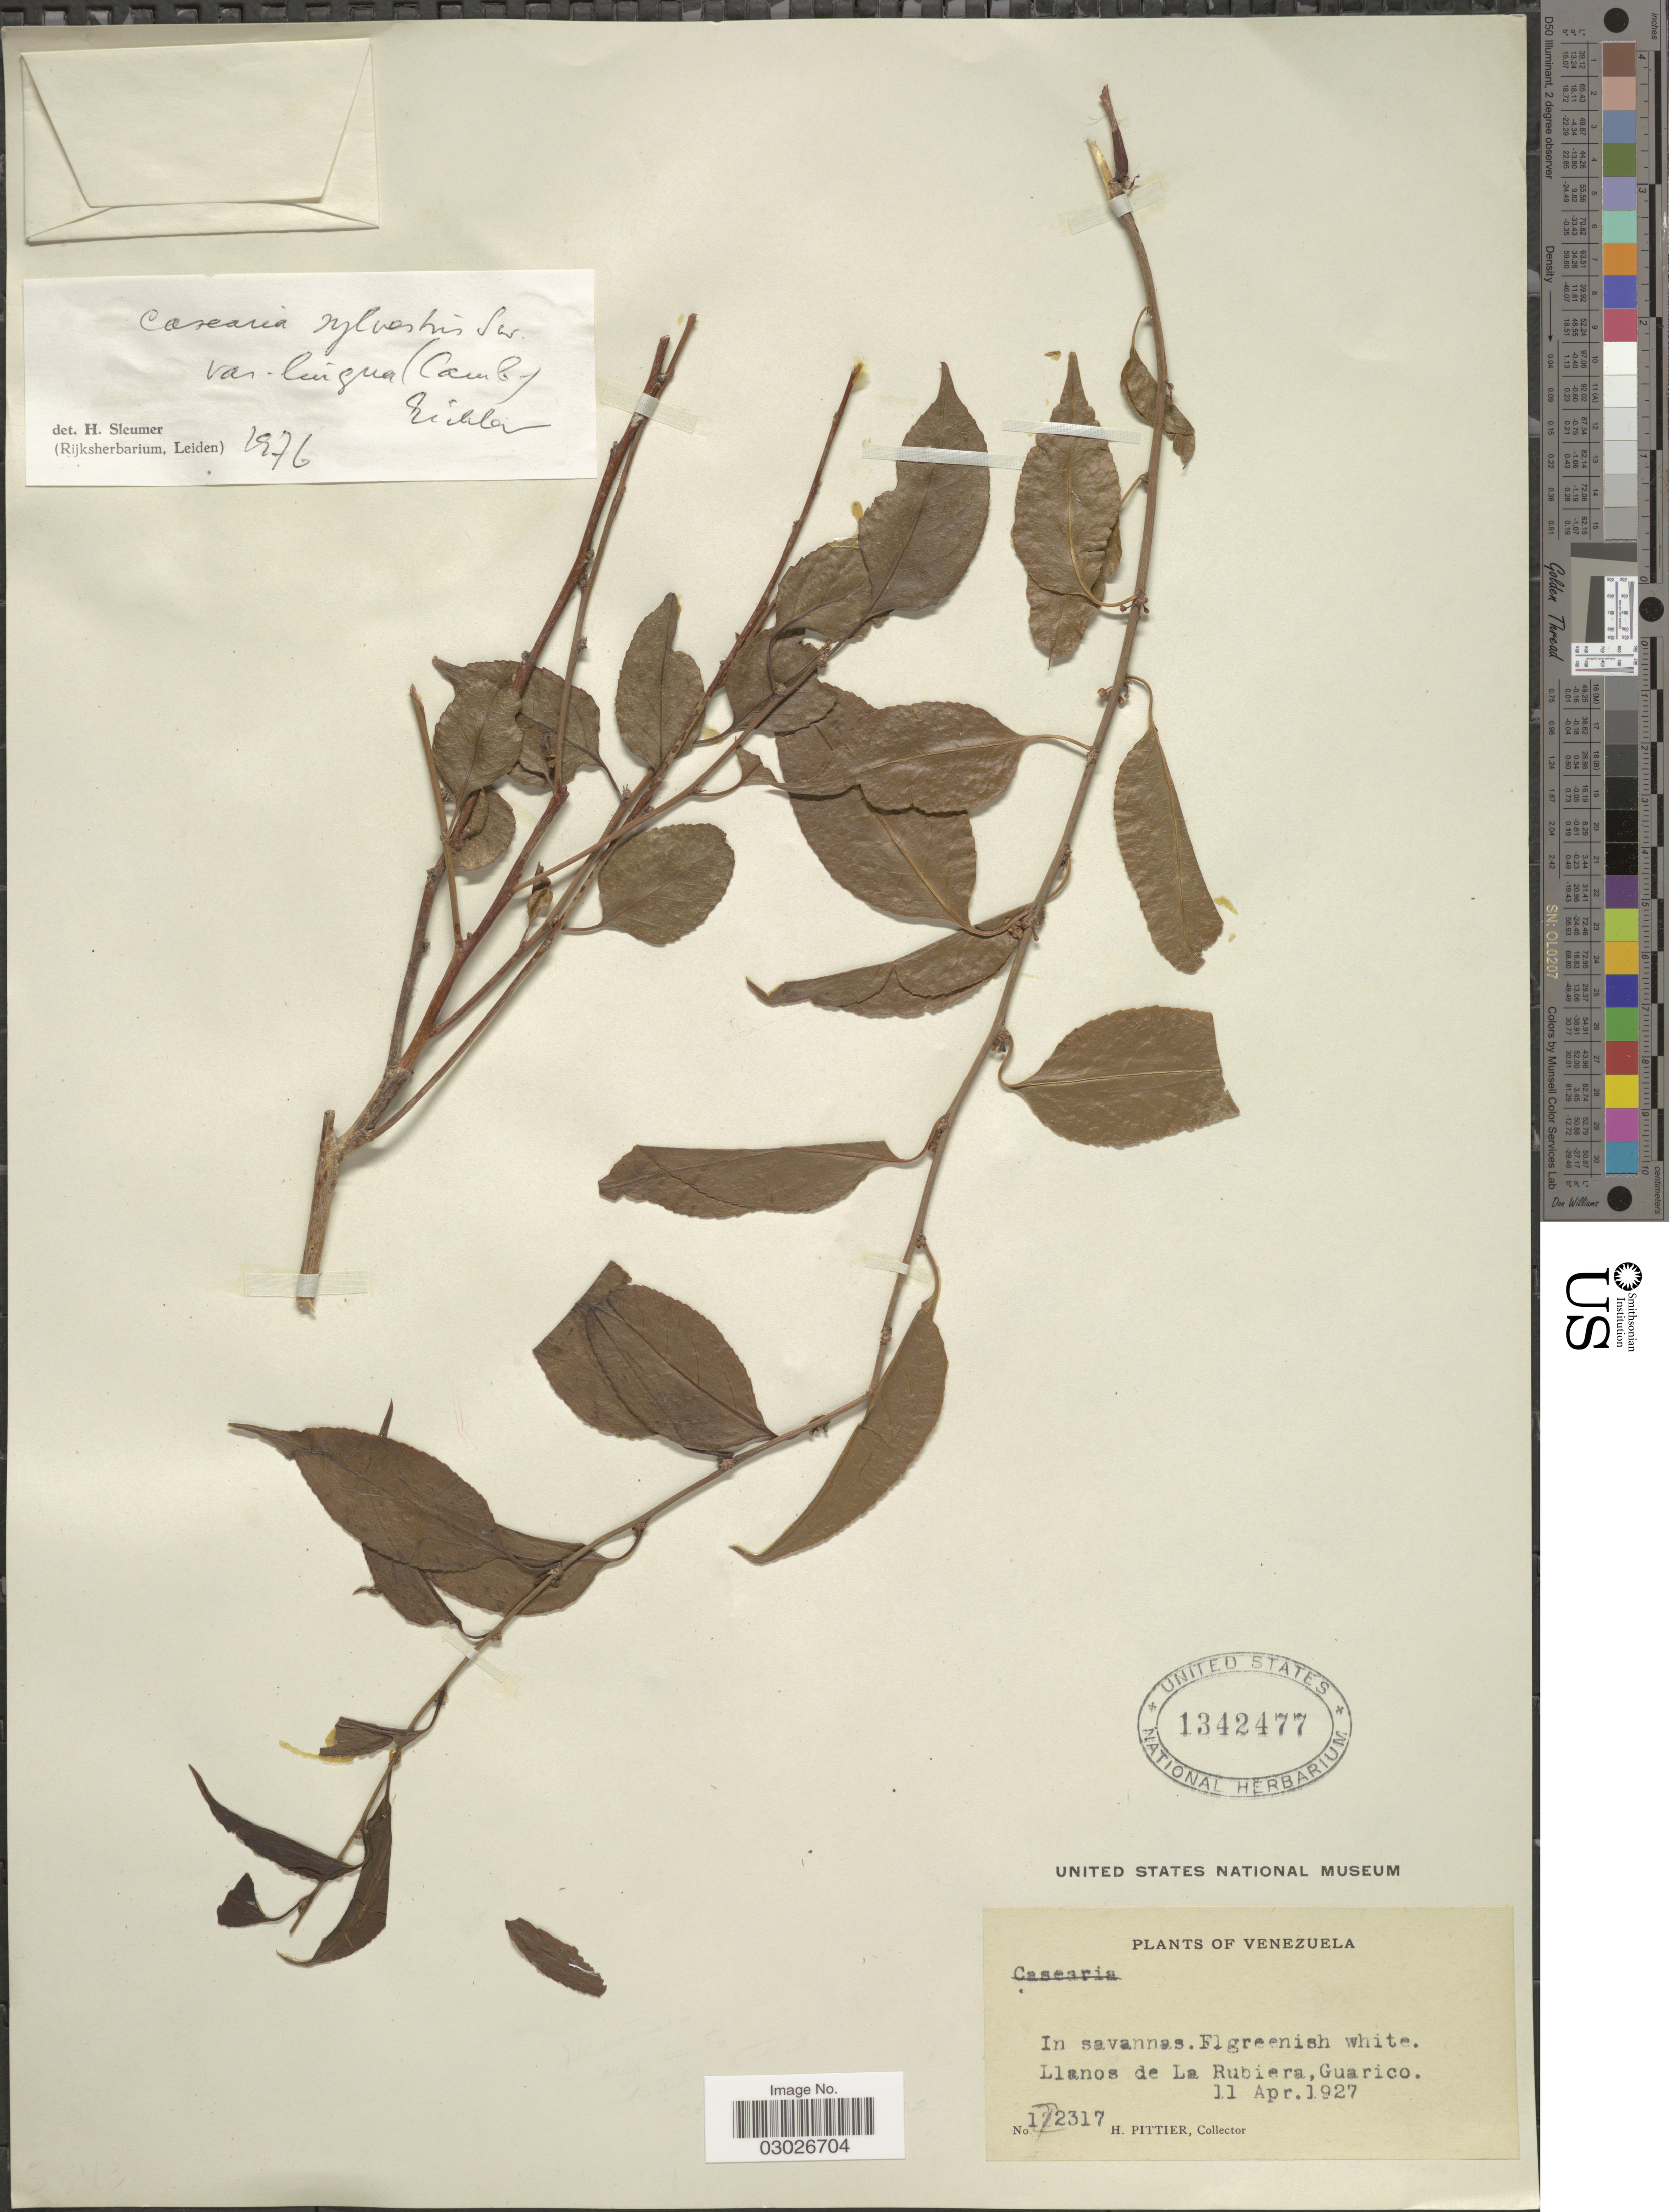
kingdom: Plantae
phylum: Tracheophyta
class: Magnoliopsida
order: Malpighiales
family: Salicaceae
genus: Casearia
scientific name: Casearia sylvestris var. lingua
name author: (Cambess.) Eichler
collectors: H. F. Pittier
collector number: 12317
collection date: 1927-04-11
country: Venezuela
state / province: Guárico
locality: Llanos de La Rubiera.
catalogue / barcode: US 1342477